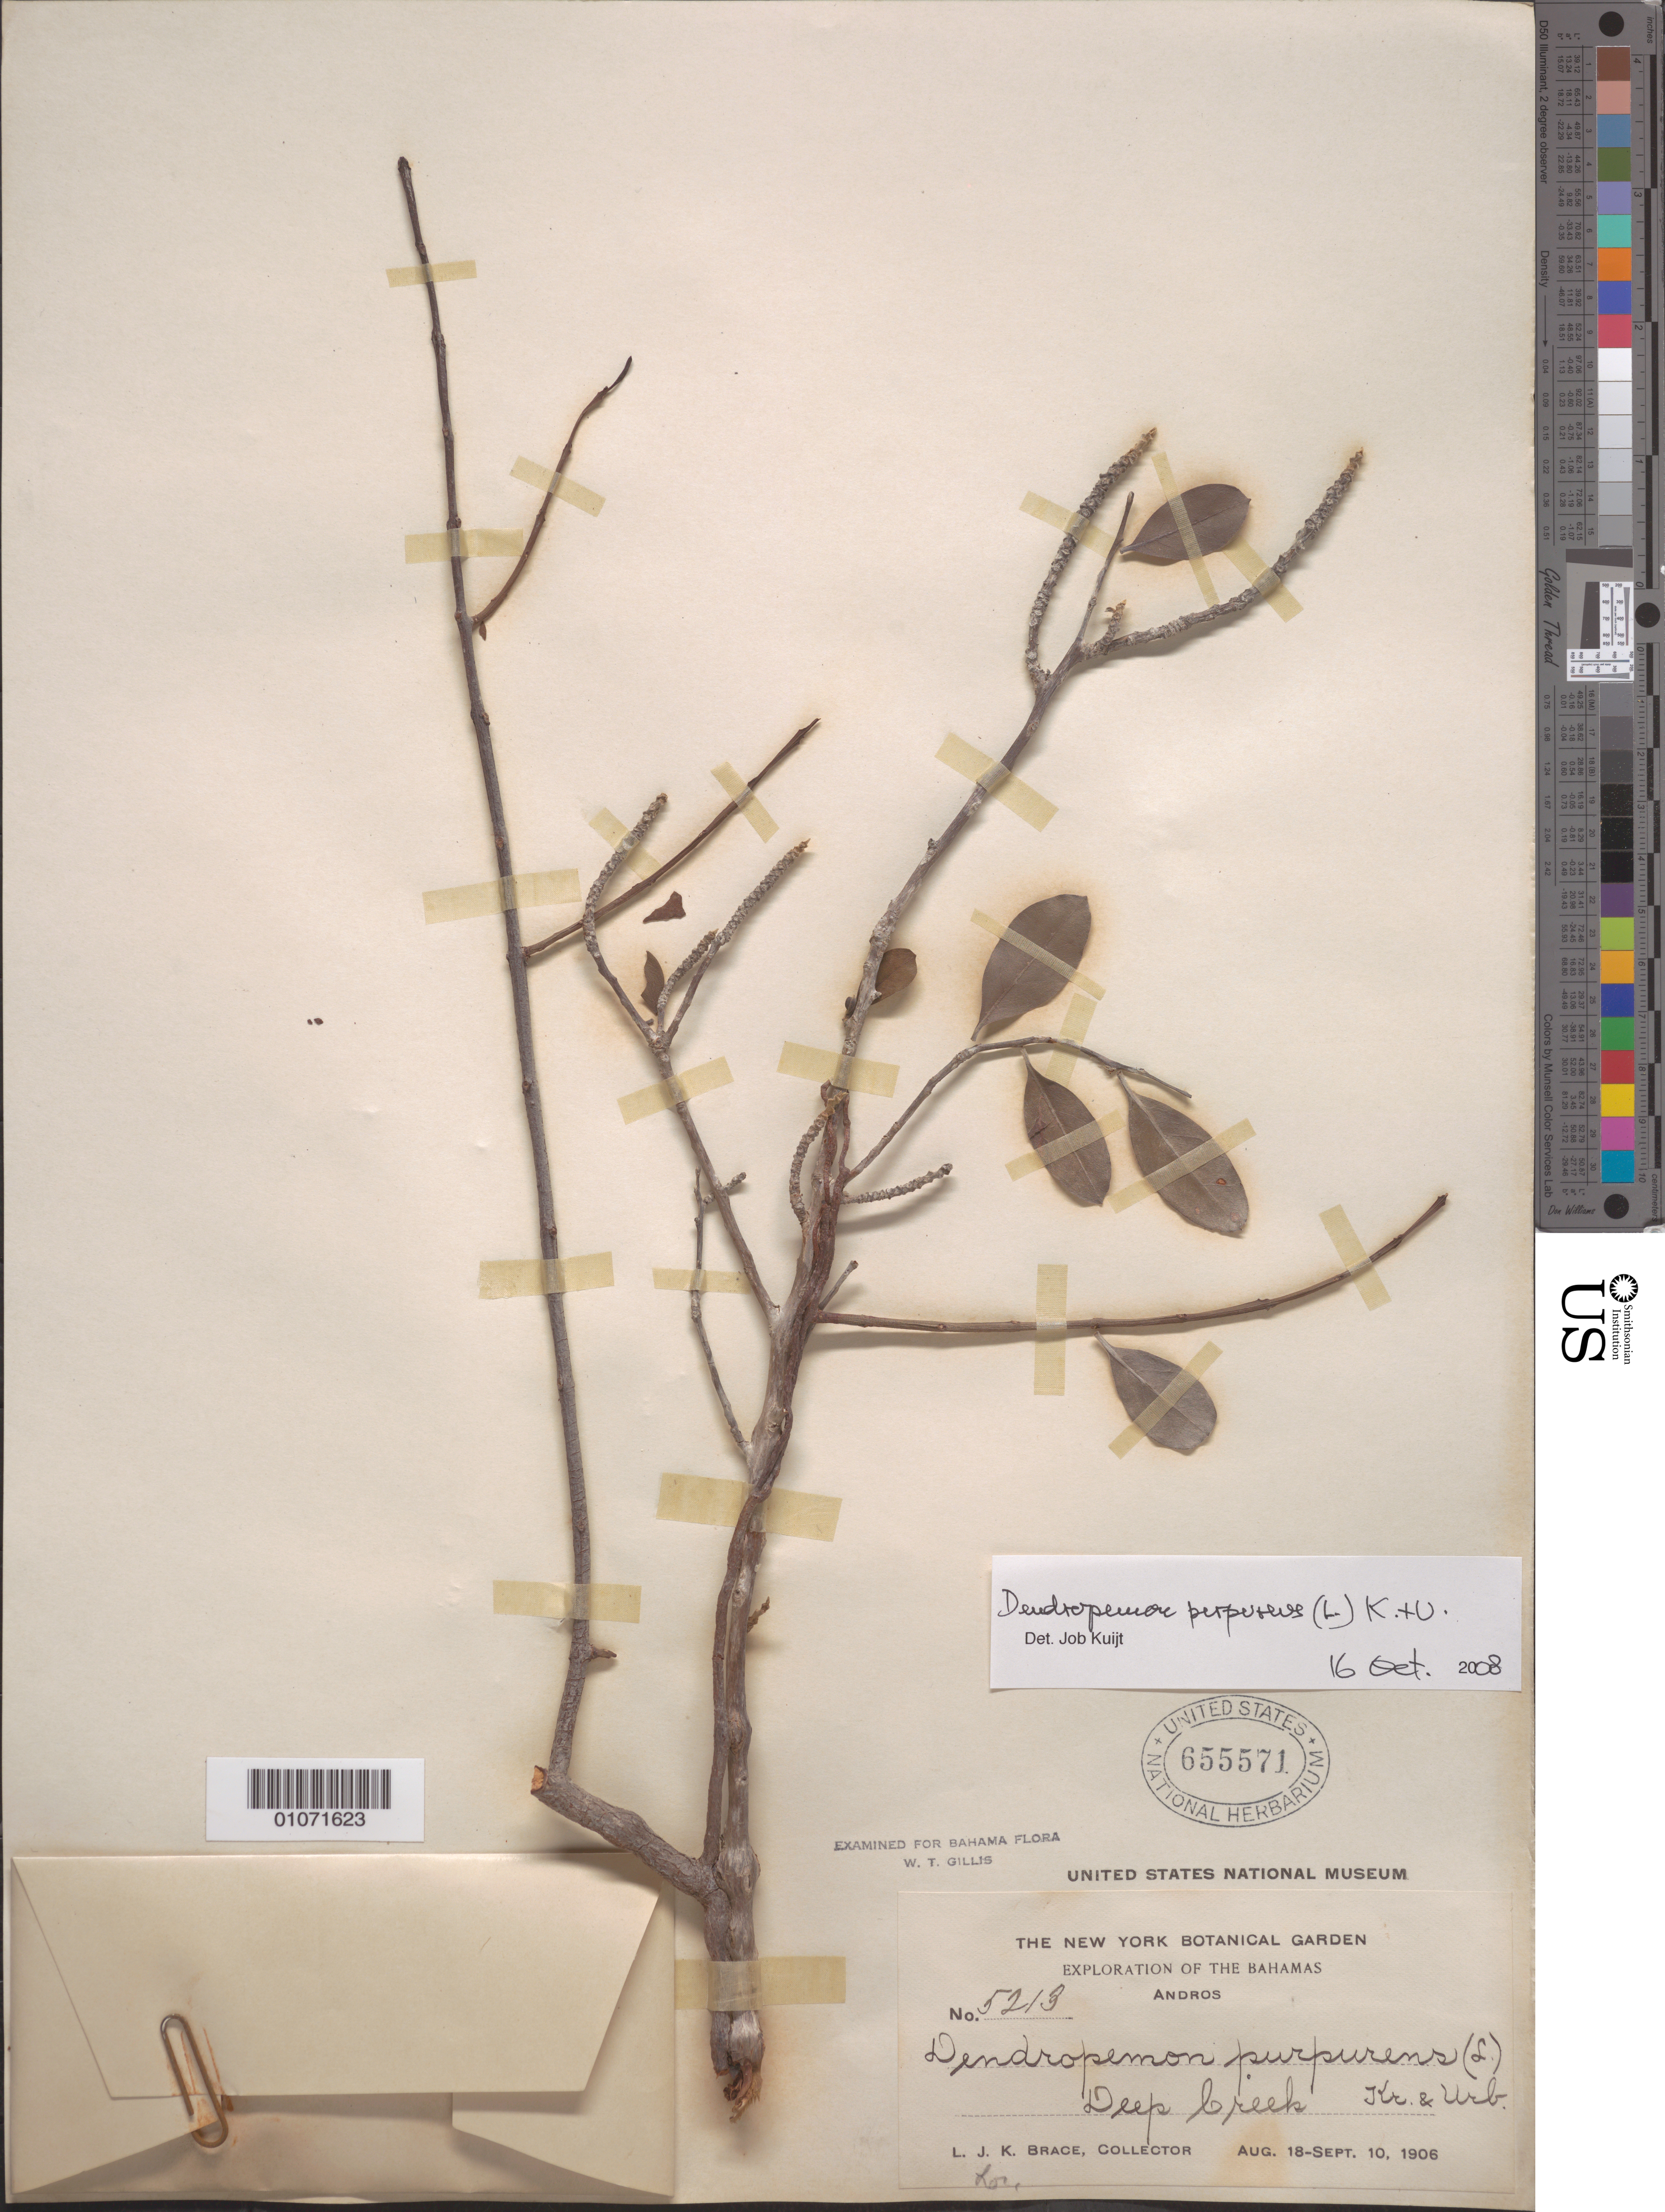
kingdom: Plantae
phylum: Tracheophyta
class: Magnoliopsida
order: Santalales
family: Loranthaceae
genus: Dendropemon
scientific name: Dendropemon purpureus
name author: (L.) Krug & Urb.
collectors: L. J. K. Brace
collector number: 5213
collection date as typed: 18 Aug 1906 to 10 Sep 1906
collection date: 1906-08-18/1906-09-10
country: Bahamas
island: Andros I.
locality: Deep Creek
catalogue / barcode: US 655571